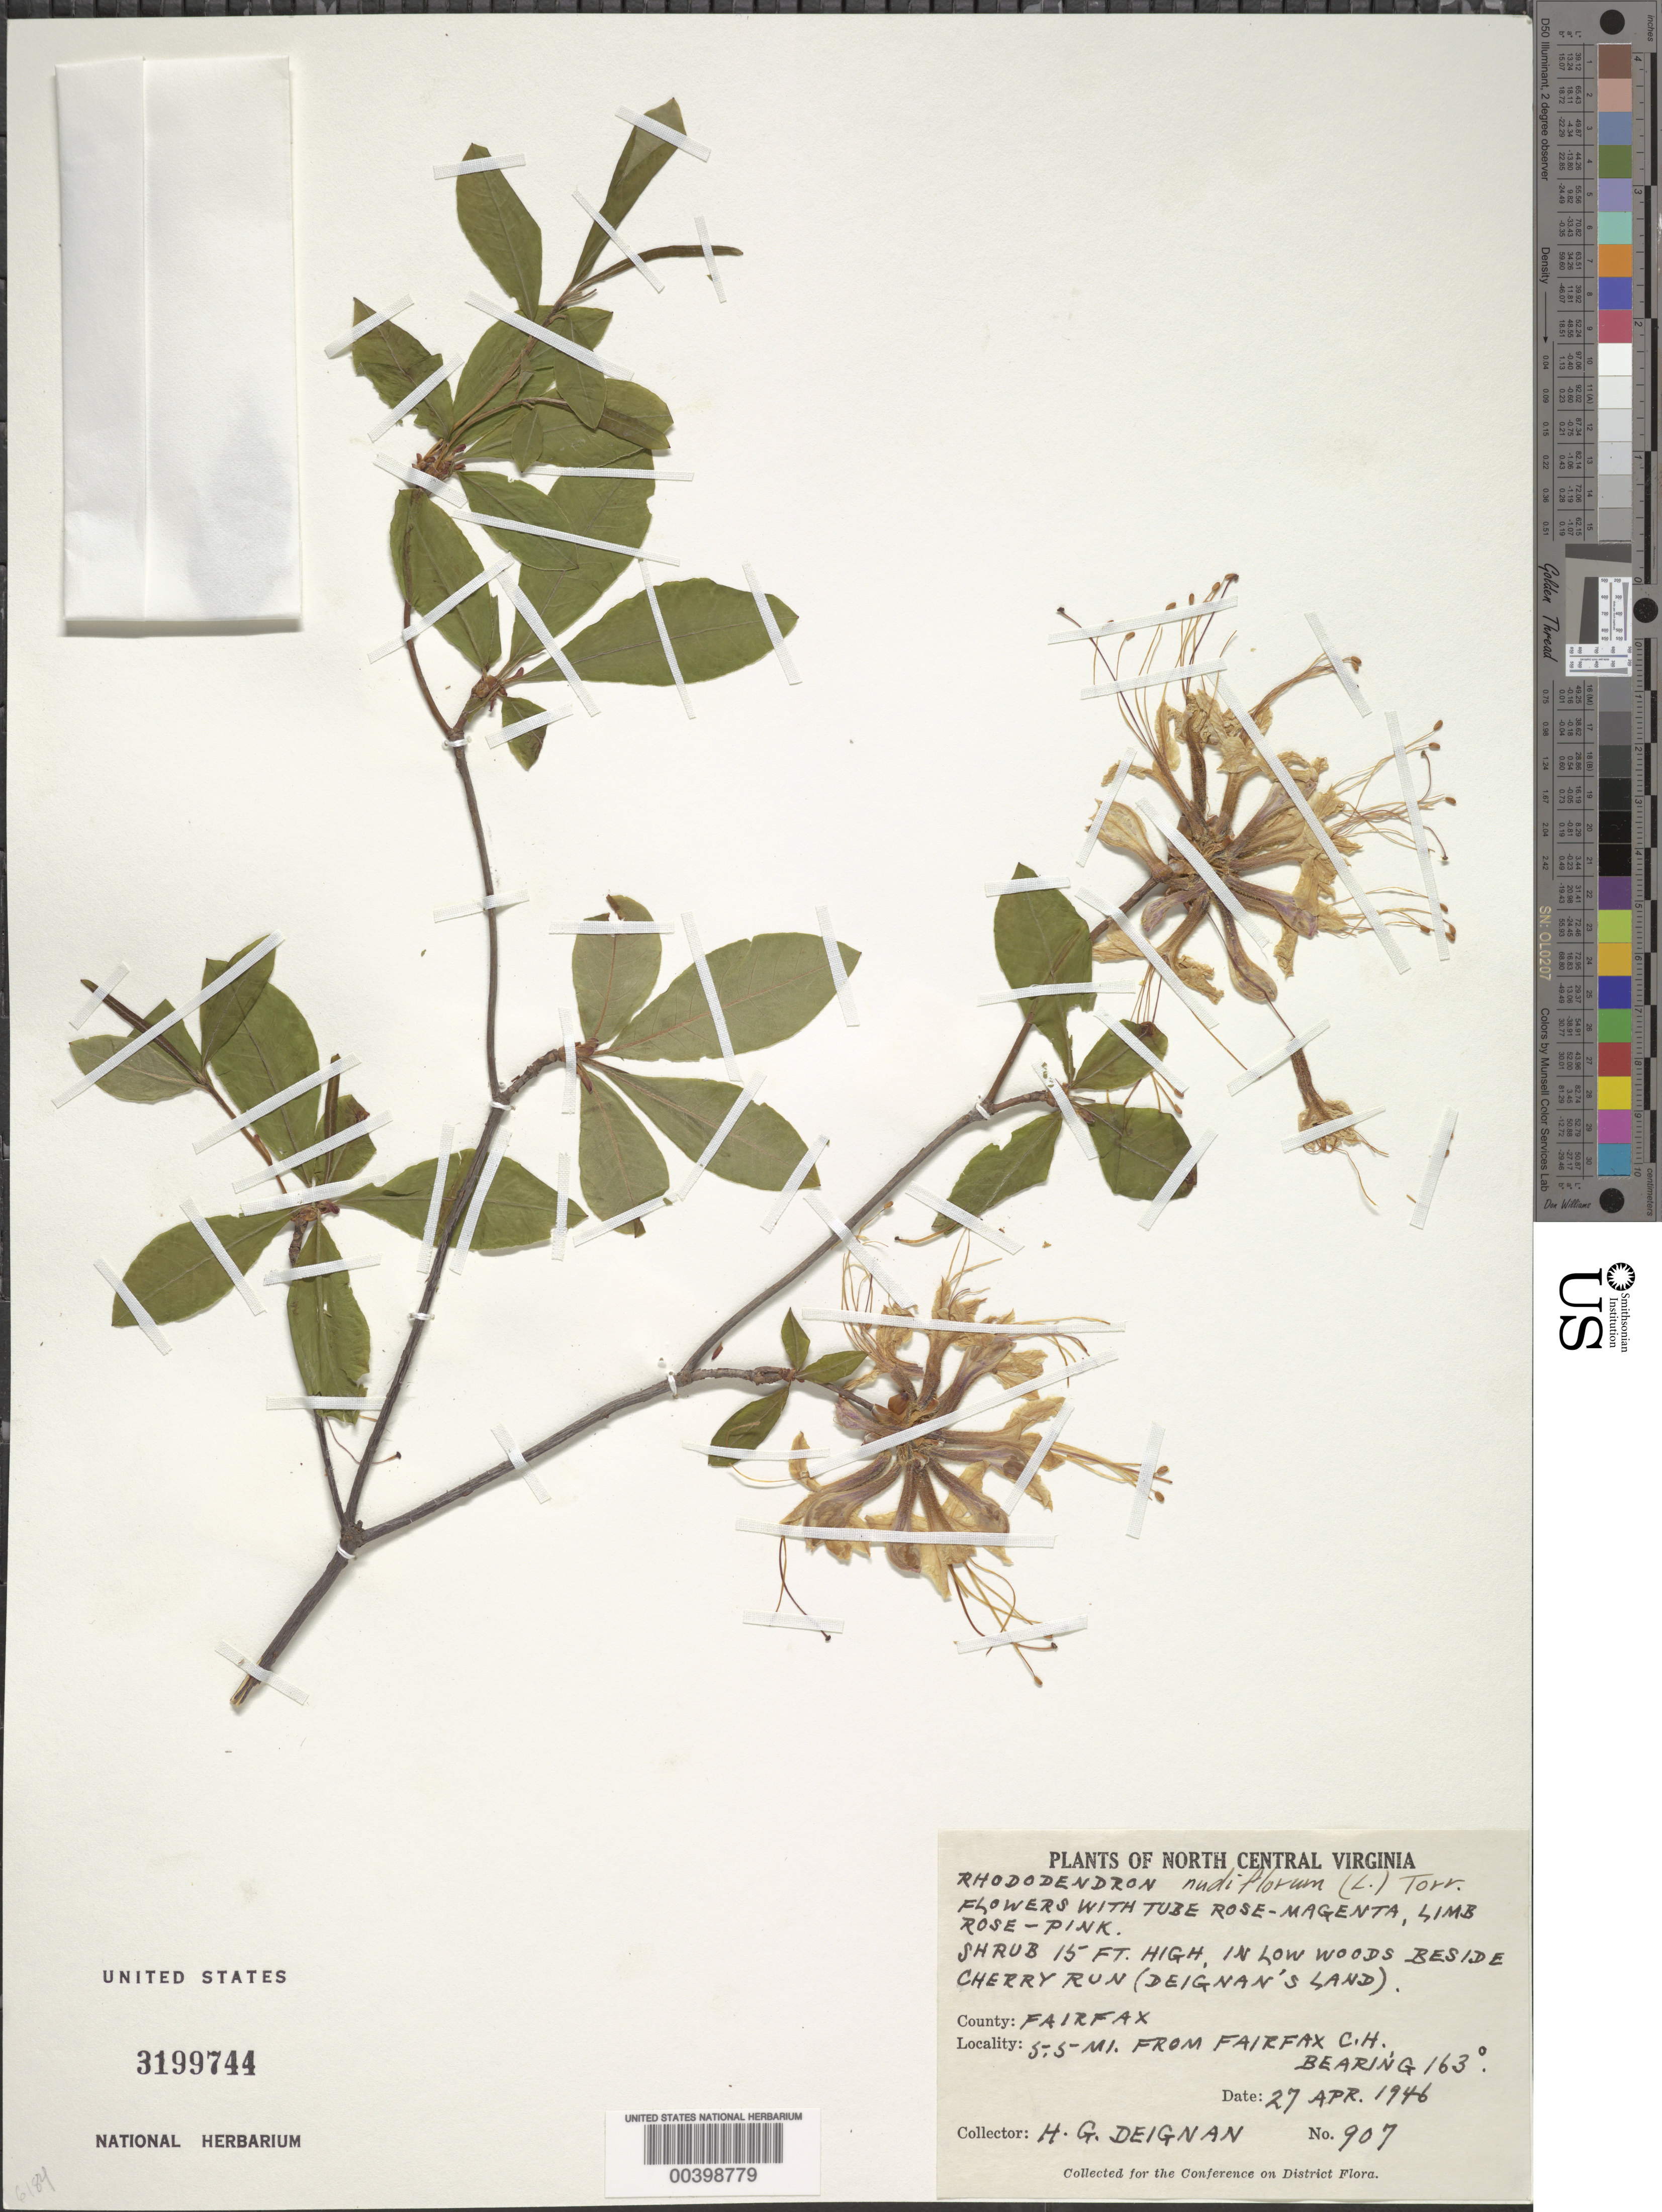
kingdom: Plantae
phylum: Tracheophyta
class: Magnoliopsida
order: Ericales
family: Ericaceae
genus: Rhododendron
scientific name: Rhododendron periclymenoides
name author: (Michx.) Shinners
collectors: H. Deignan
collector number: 907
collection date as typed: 27 Apr 1946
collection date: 1946-04-27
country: United States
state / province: Virginia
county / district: Fairfax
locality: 5.5 Mi from Fairfax County Court House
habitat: On rising ground near run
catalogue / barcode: US 3199744